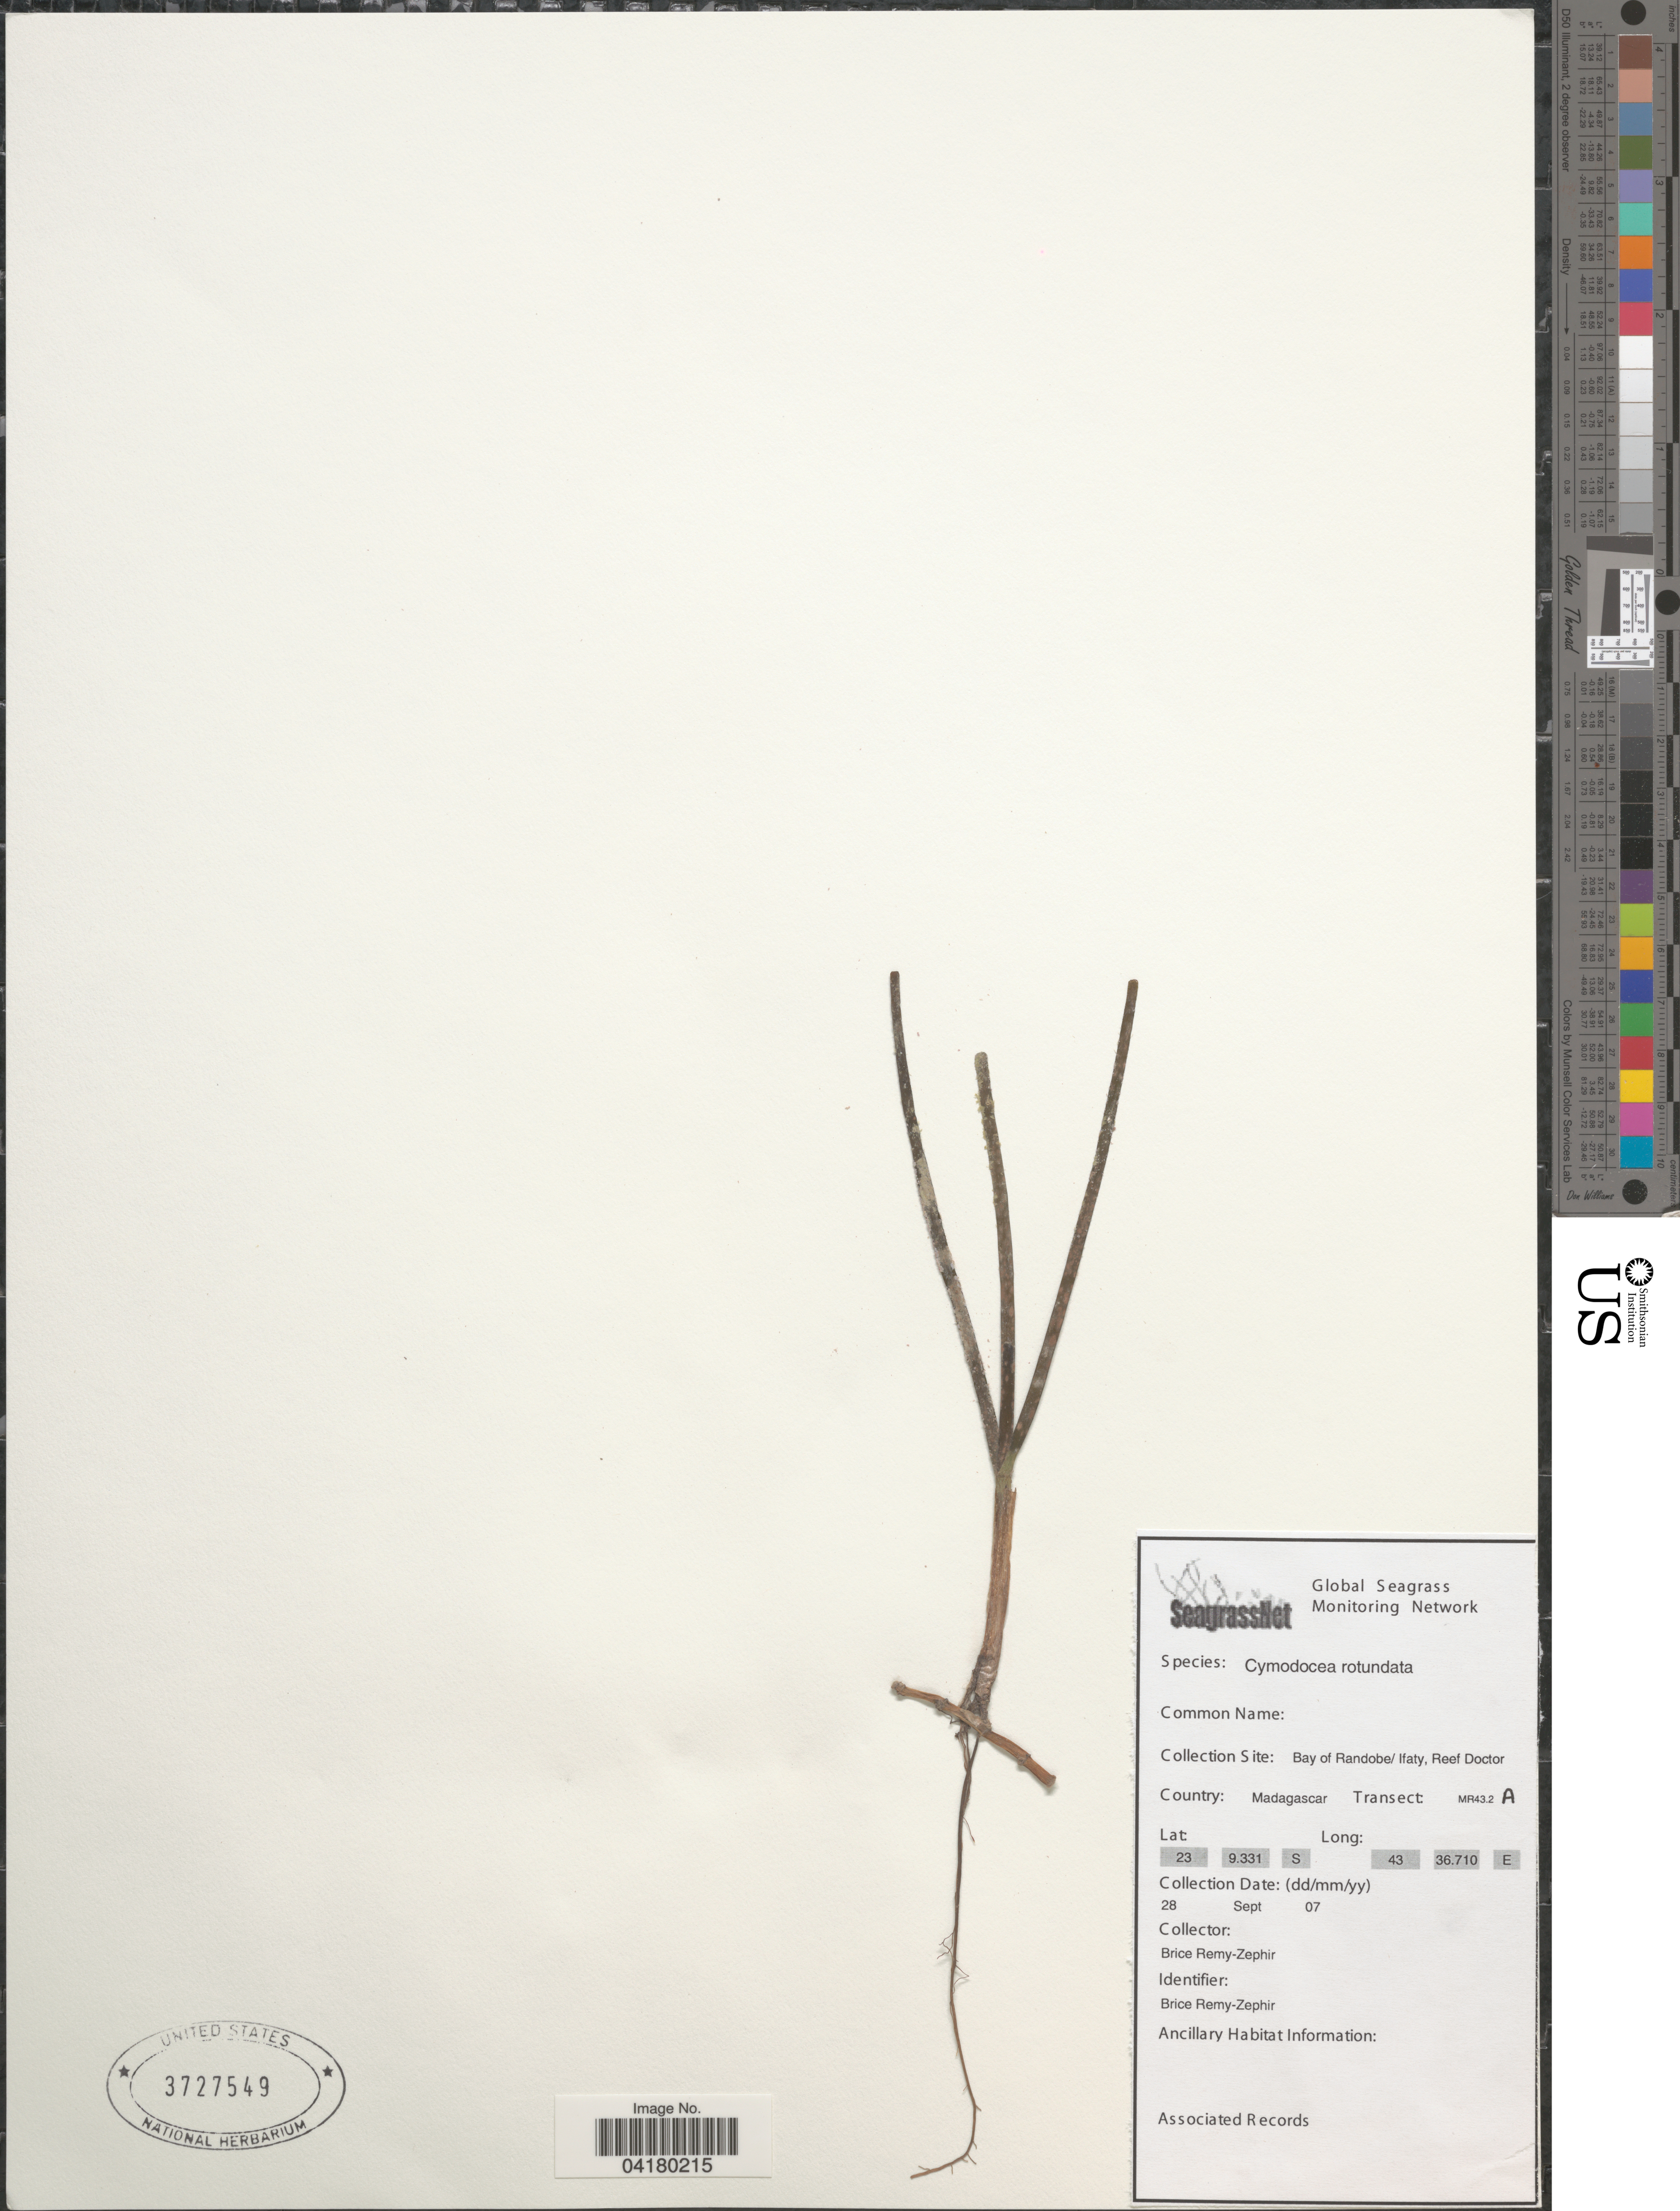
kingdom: Plantae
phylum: Tracheophyta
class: Liliopsida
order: Alismatales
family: Cymodoceaceae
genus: Cymodocea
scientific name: Cymodocea rotundata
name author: Asch. & Schweinf.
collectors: B. Remy-Zephir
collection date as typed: Transcribed d/m/y: 28/9/7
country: Madagascar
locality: Bay of Randobe/ Ifaty, Reef Doctor. Transect: MR43.2 A.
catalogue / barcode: US 3727549